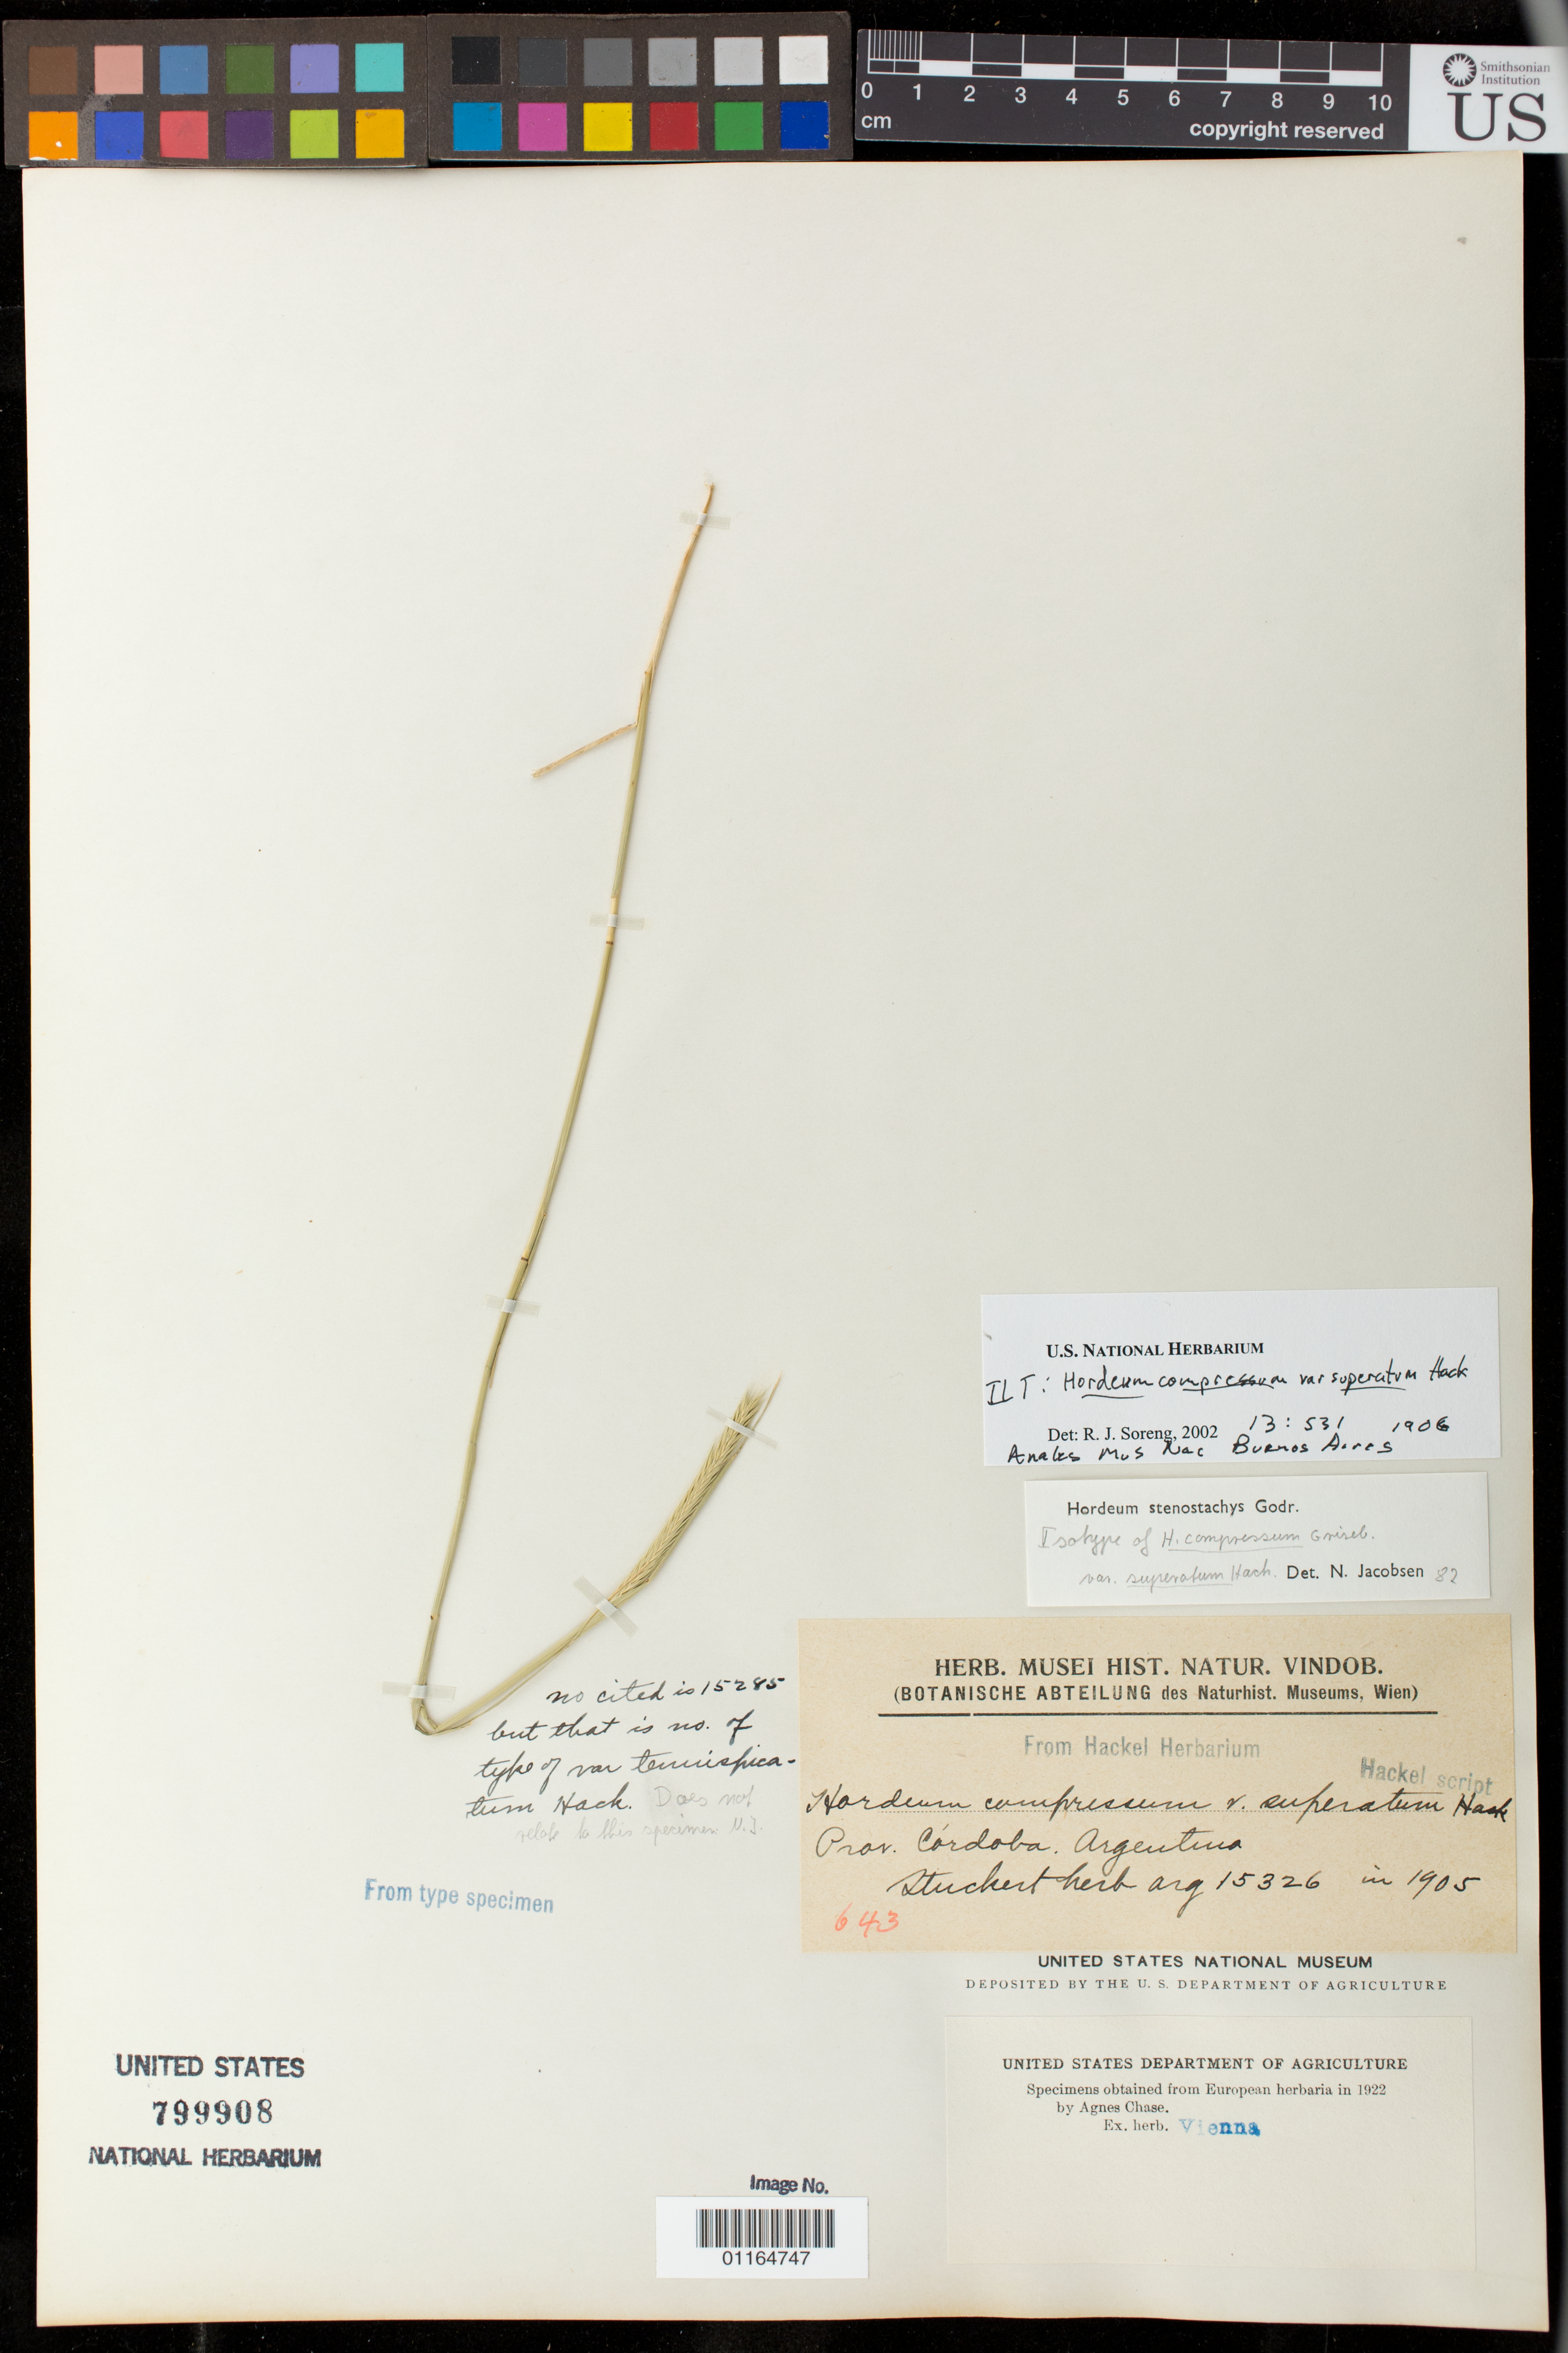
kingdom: Plantae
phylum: Tracheophyta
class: Liliopsida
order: Poales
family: Poaceae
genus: Hordeum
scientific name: Hordeum compressum var. superatum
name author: Hack. in Stuck.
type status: Isotype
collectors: T. Stuckert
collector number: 15326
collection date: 1905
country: Argentina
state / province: Córdoba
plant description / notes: Fragmentary material of type specimen ex herb. Hackel (Vienna)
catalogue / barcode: US 799908